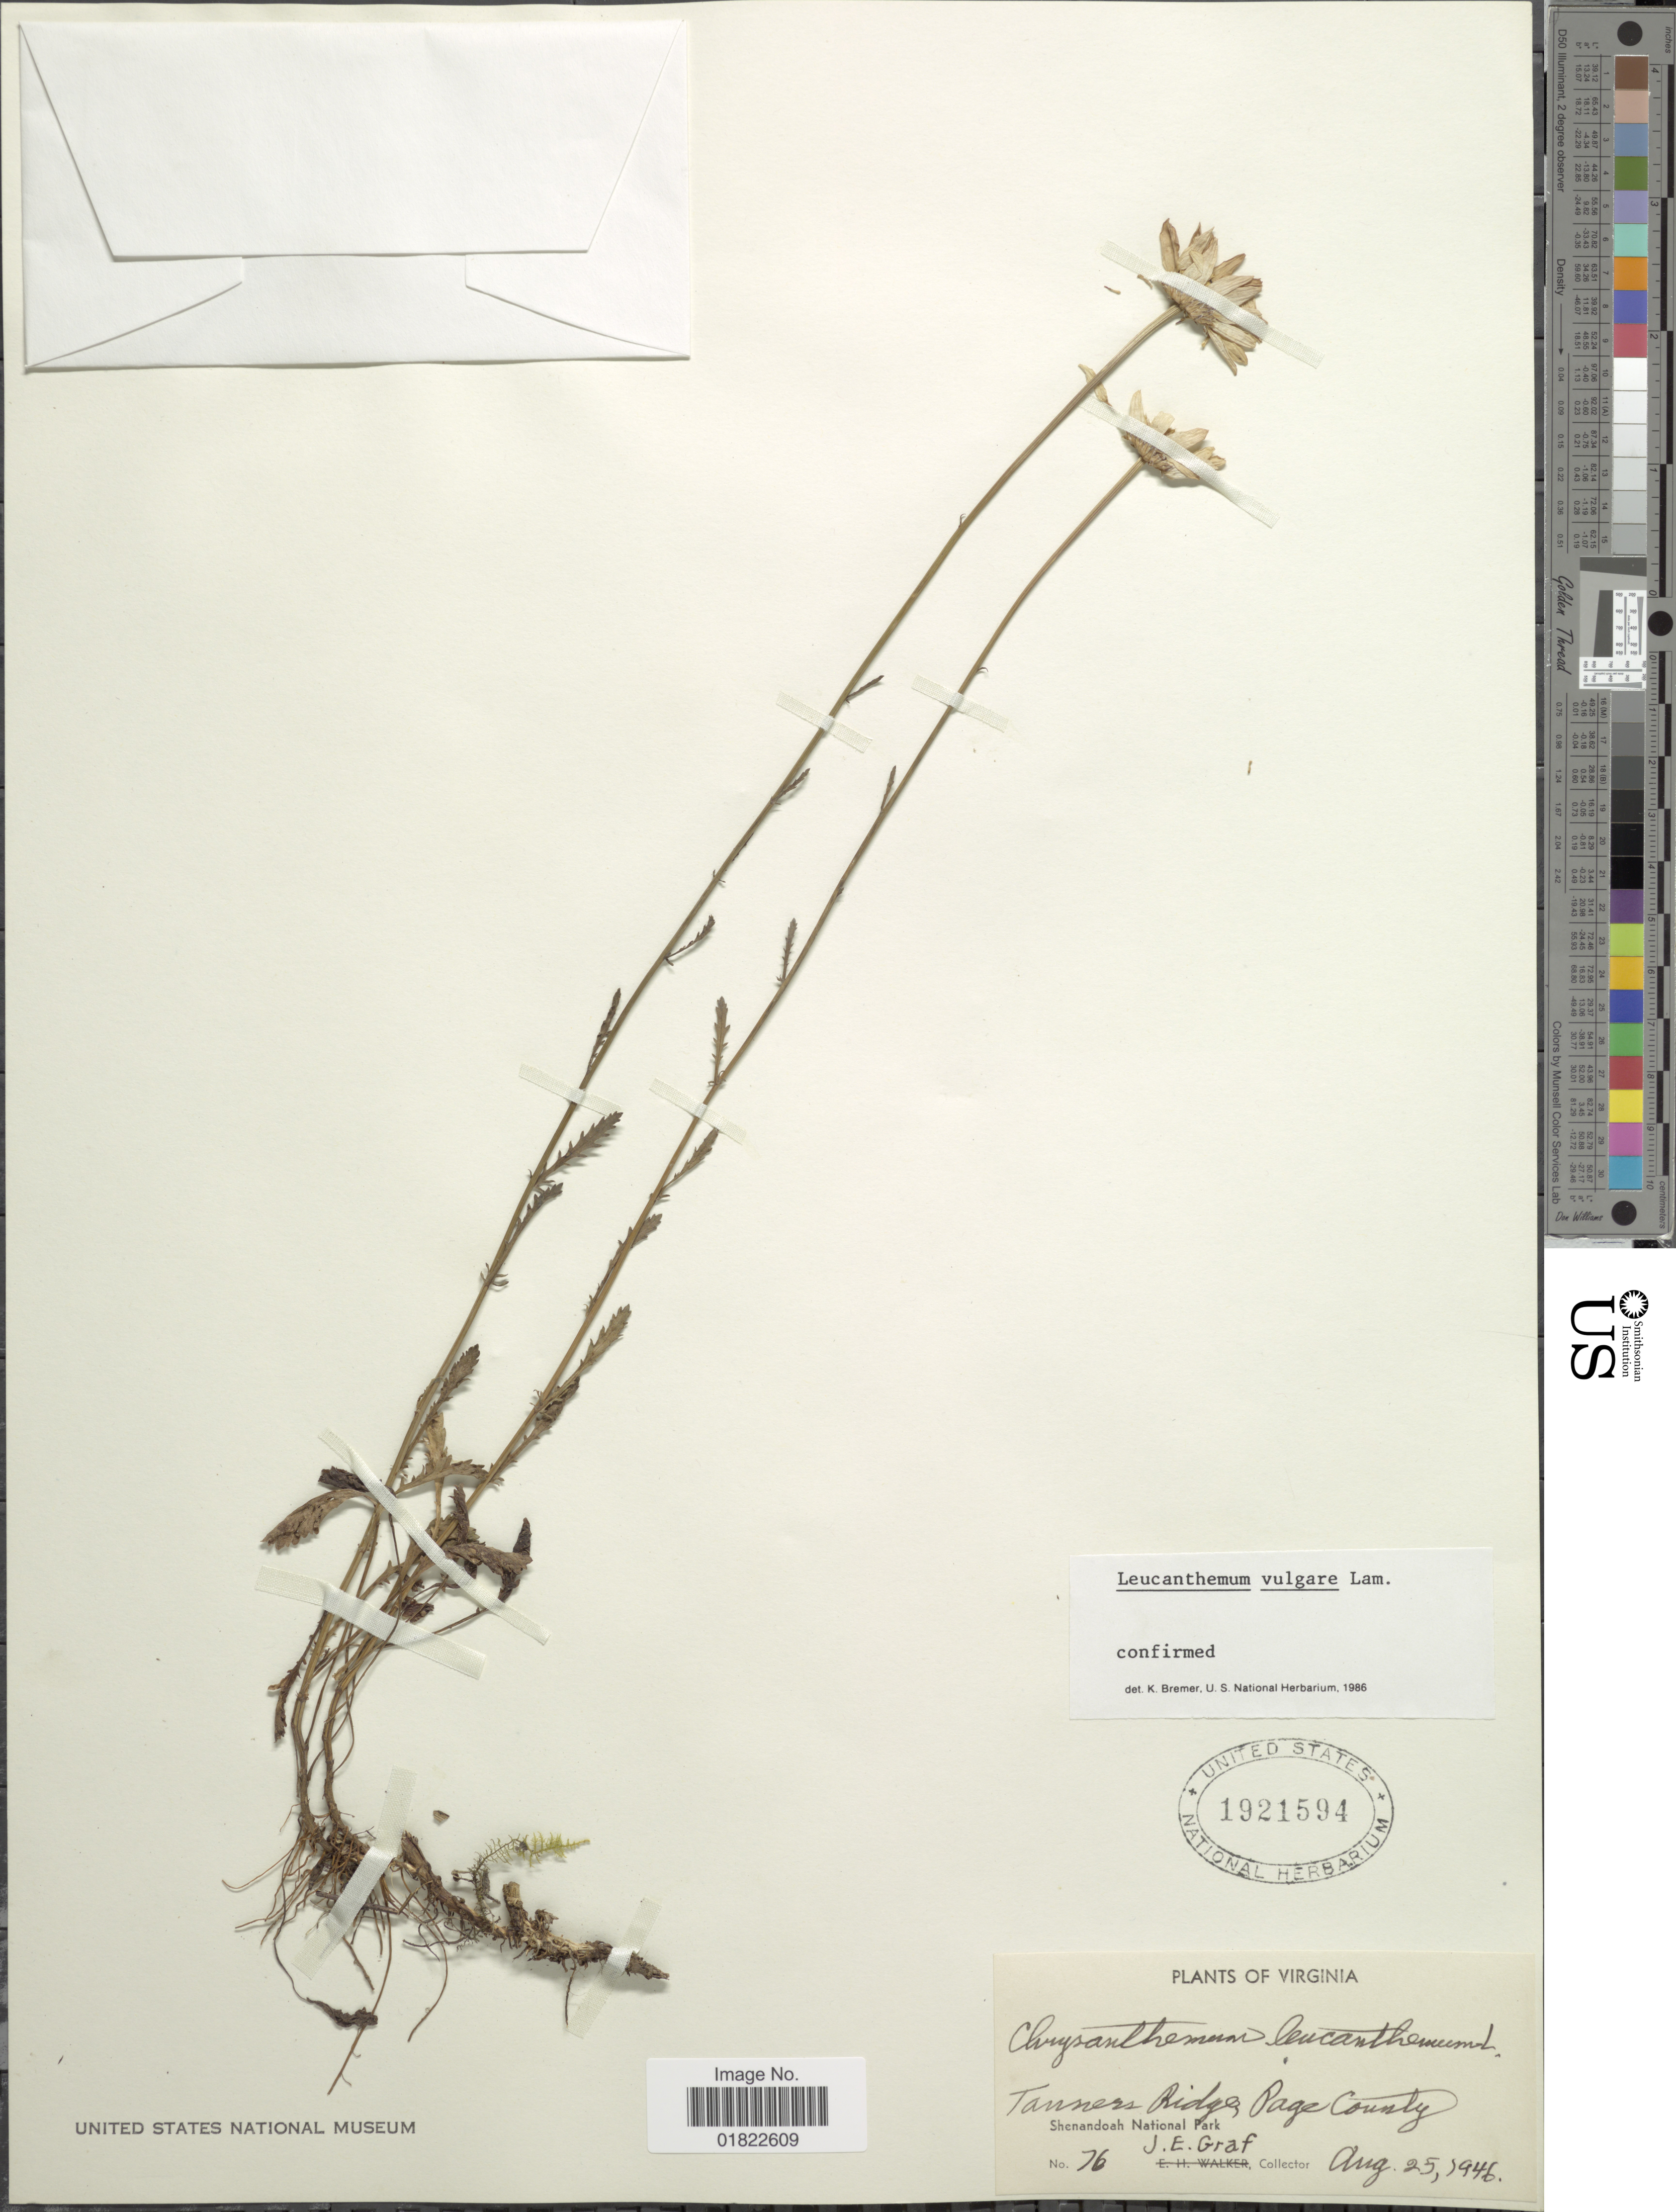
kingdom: Plantae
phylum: Tracheophyta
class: Magnoliopsida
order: Asterales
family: Asteraceae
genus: Leucanthemum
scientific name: Leucanthemum vulgare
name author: Lam.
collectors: J. Graf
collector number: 76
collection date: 1946-08-25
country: United States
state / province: Virginia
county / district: Page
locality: Virginia. Tanners Ridge Page County. Shenandoah National Park.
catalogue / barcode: US 1921594